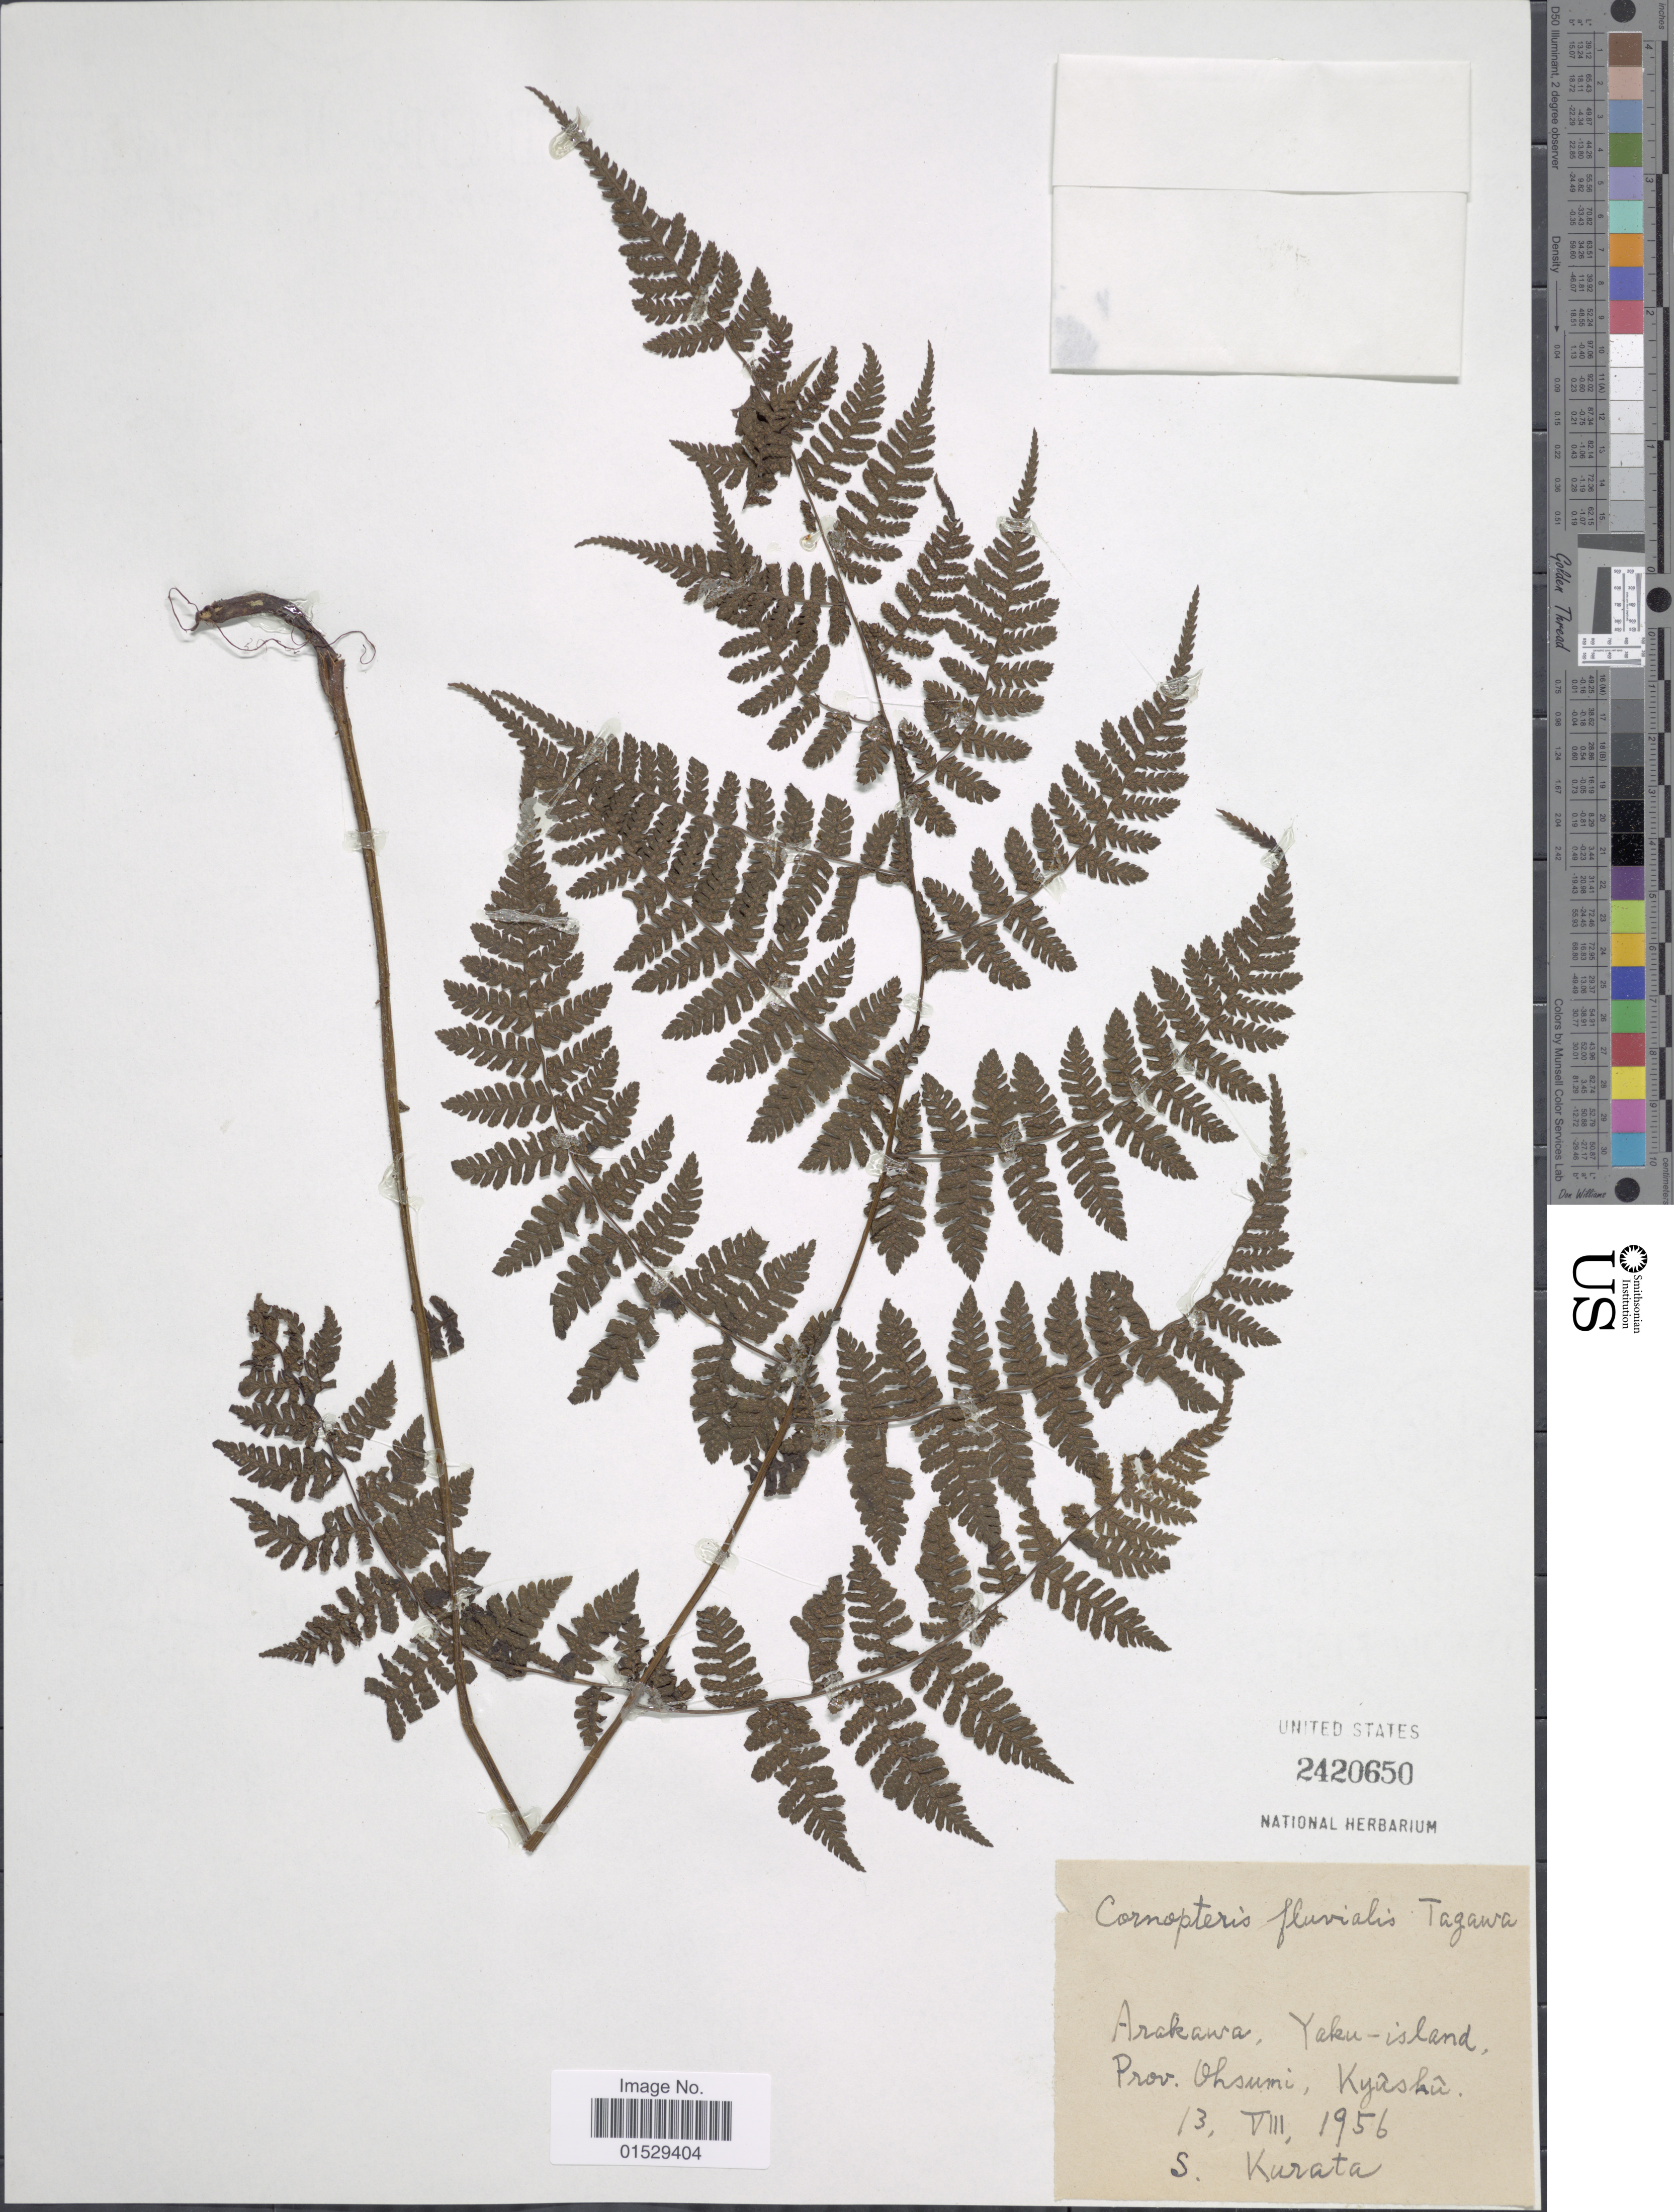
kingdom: Plantae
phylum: Tracheophyta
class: Polypodiopsida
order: Polypodiales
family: Athyriaceae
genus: Cornopteris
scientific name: Cornopteris banajaoensis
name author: (C. Chr.) K. Iwats. & M.G. Price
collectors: Sa. Kurata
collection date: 1956-08-13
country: Japan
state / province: Kagosima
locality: Arakawa, Yaku-island, prov. Ohsumi, Kyushu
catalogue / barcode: US 2420650